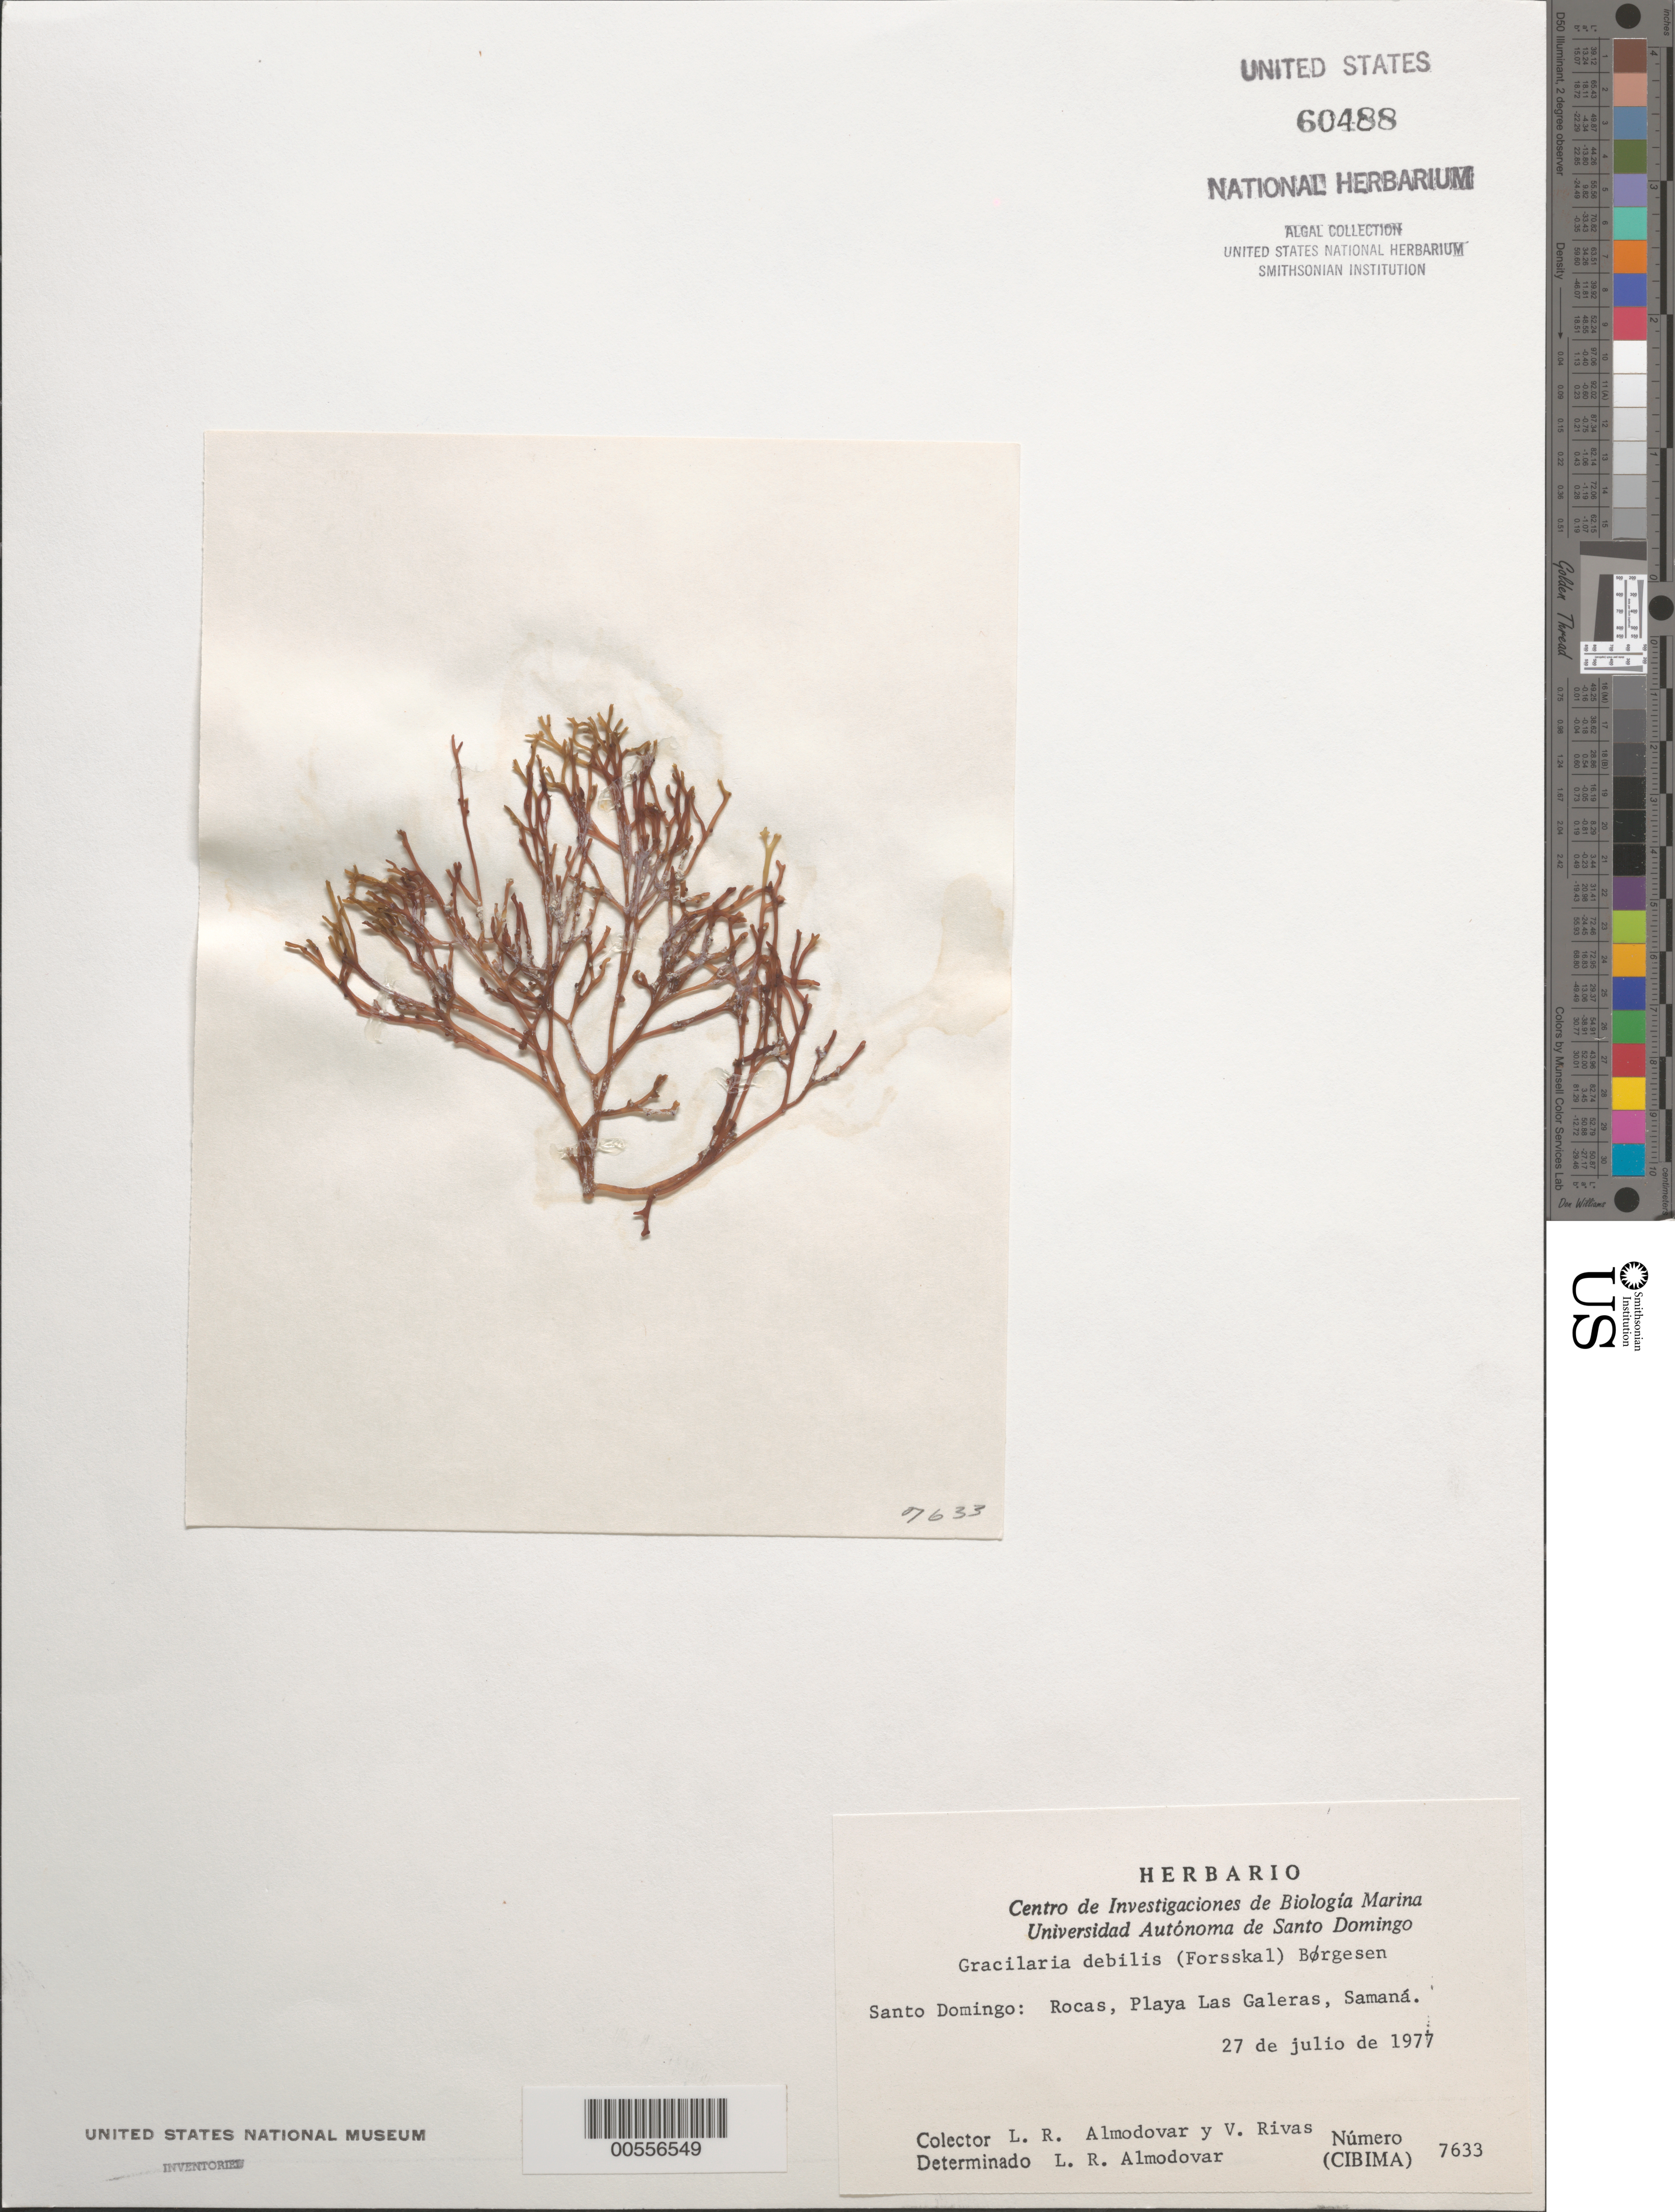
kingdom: Plantae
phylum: Rhodophyta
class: Florideophyceae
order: Gracilariales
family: Gracilariaceae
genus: Gracilaria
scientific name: Gracilaria debilis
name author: (Forssk.) Børgesen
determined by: Almodovar, L. R.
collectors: L. Almodovar & V. Rivas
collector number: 7633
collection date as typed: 27 Jul 1977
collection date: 1977-07-27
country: Dominican Republic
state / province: Samaná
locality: Playa Las Galeras, Samana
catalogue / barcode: US 60488